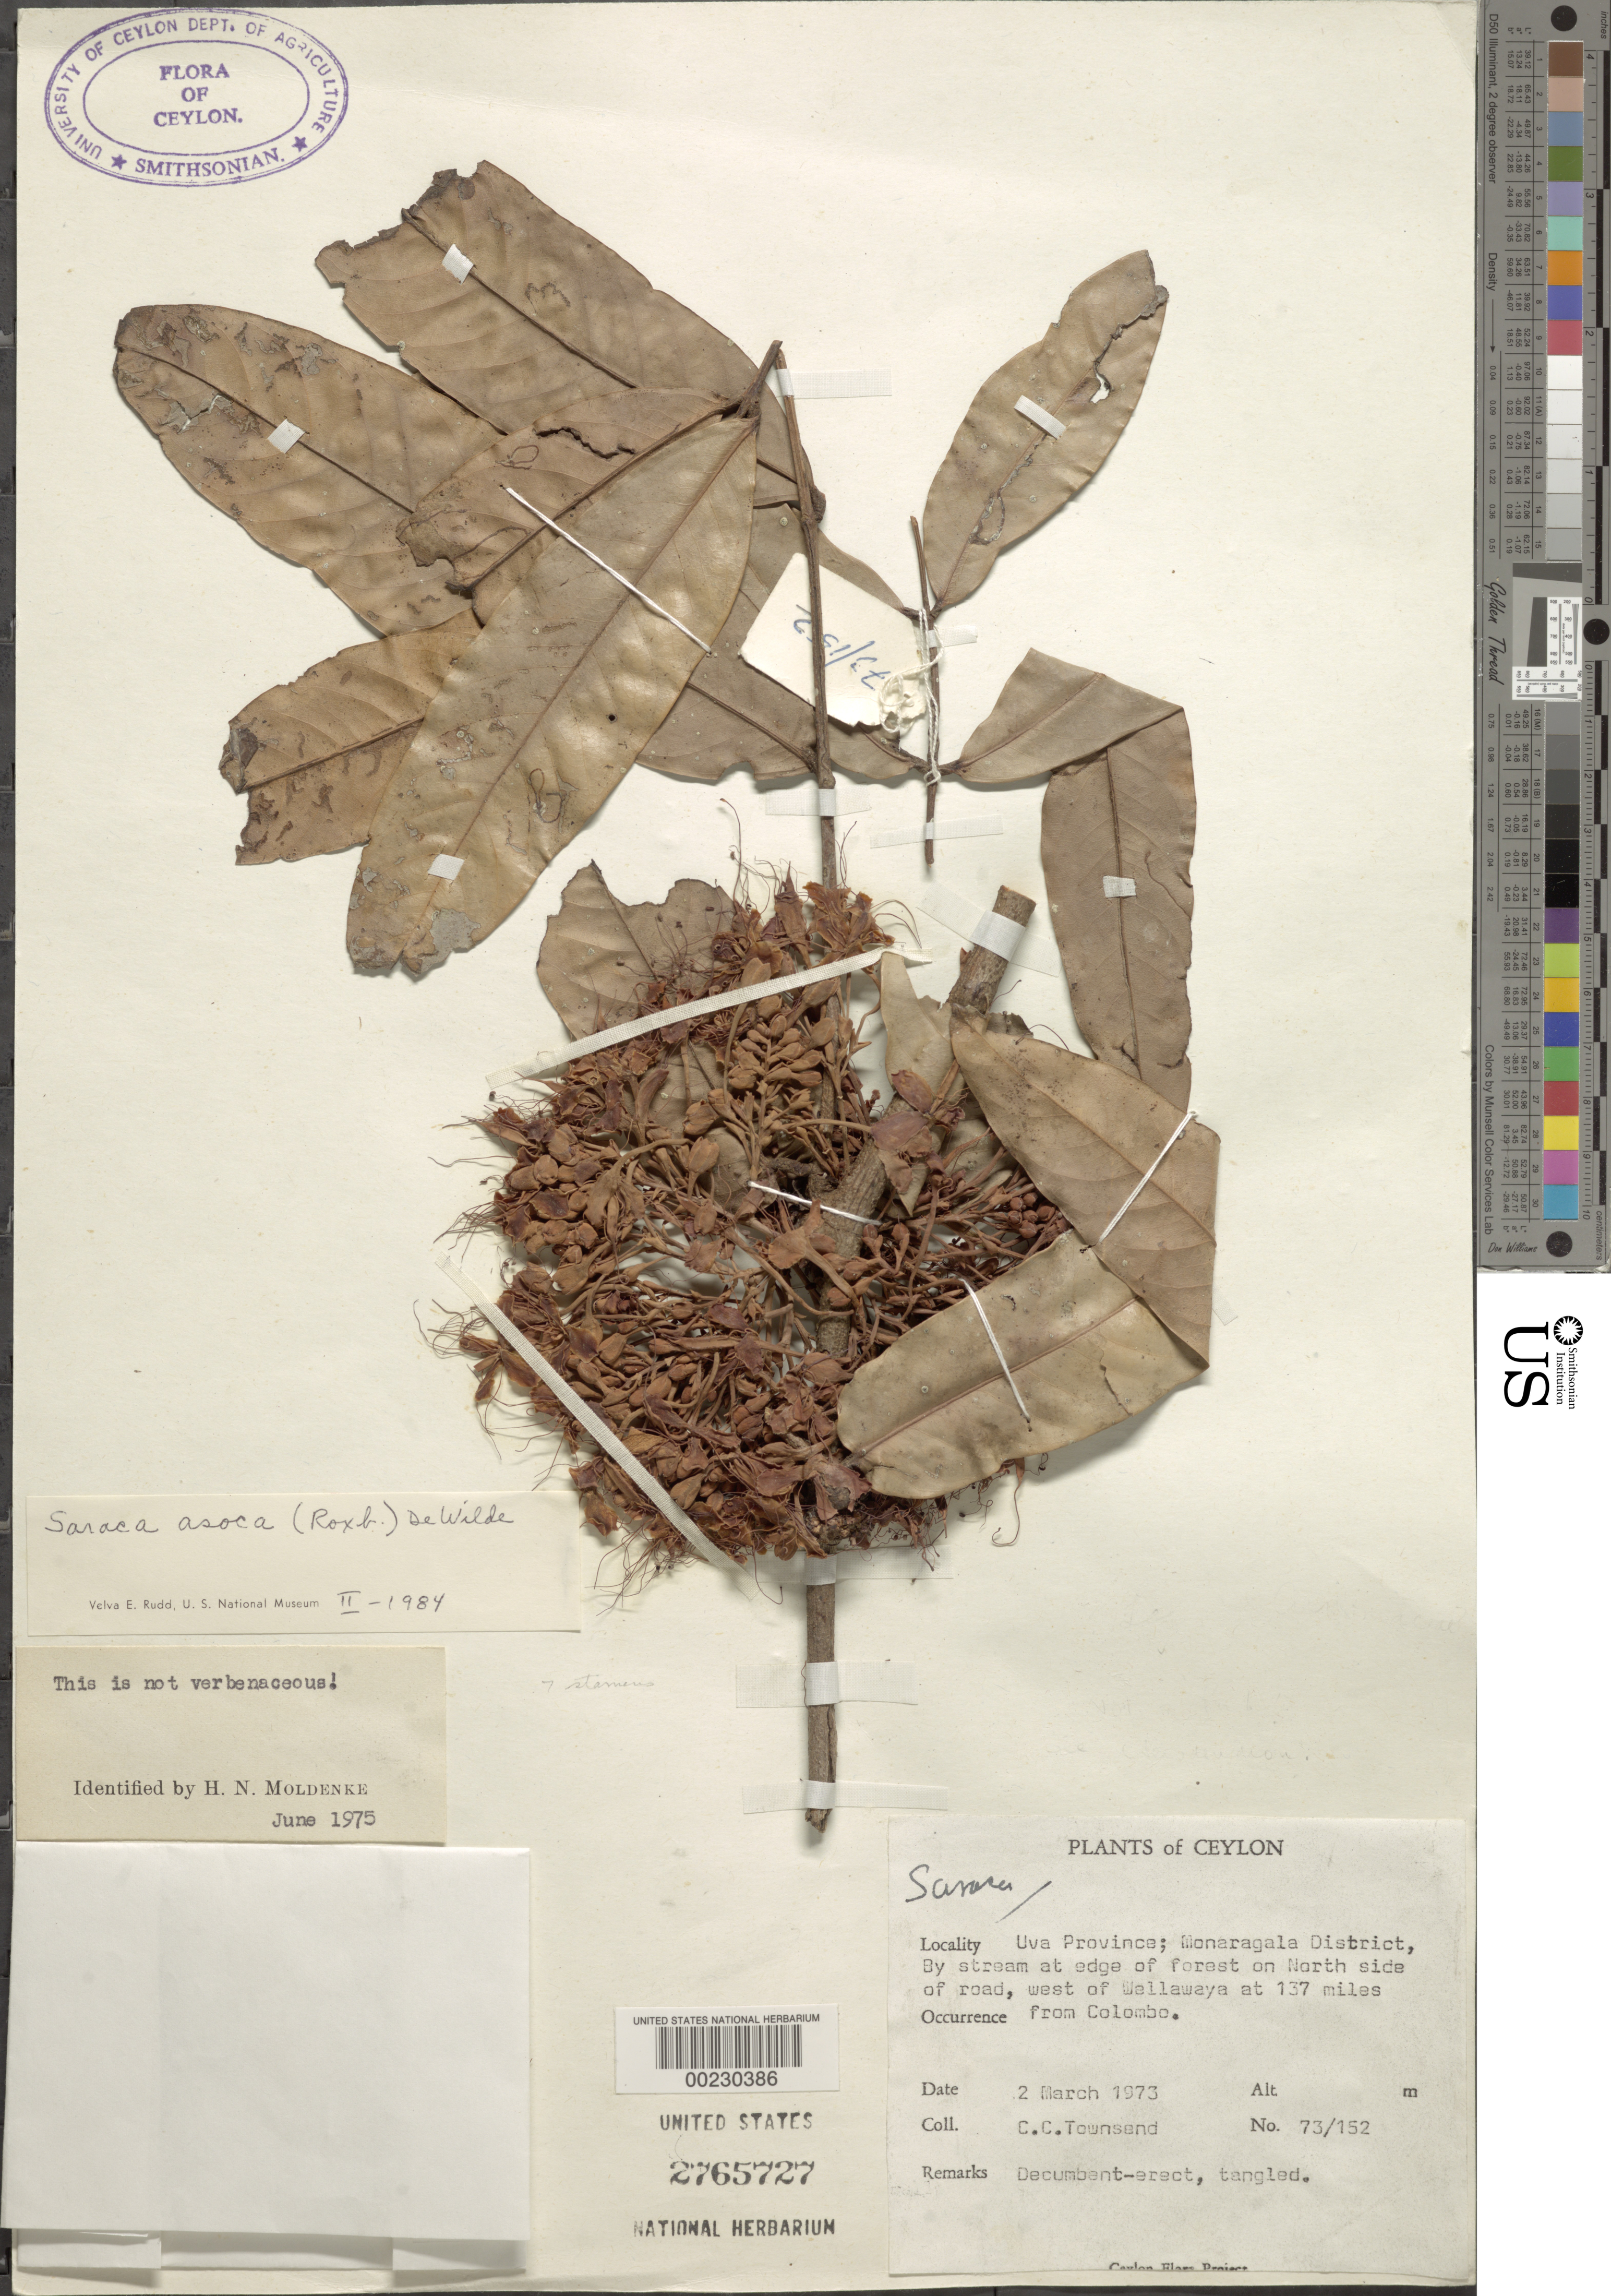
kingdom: Plantae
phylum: Tracheophyta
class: Magnoliopsida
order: Fabales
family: Fabaceae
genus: Saraca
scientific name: Saraca asoca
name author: (Roxb.) Willd.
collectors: C. C. Townsend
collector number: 73/152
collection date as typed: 02 Mar 1973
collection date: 1973-03-02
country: Sri Lanka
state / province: Uva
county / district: Monaragala Dist.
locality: By stream at edge of forest on n side of road, w of wellawaya at 137 mi from colombo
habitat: By stream at edge of forest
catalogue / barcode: US 2765727